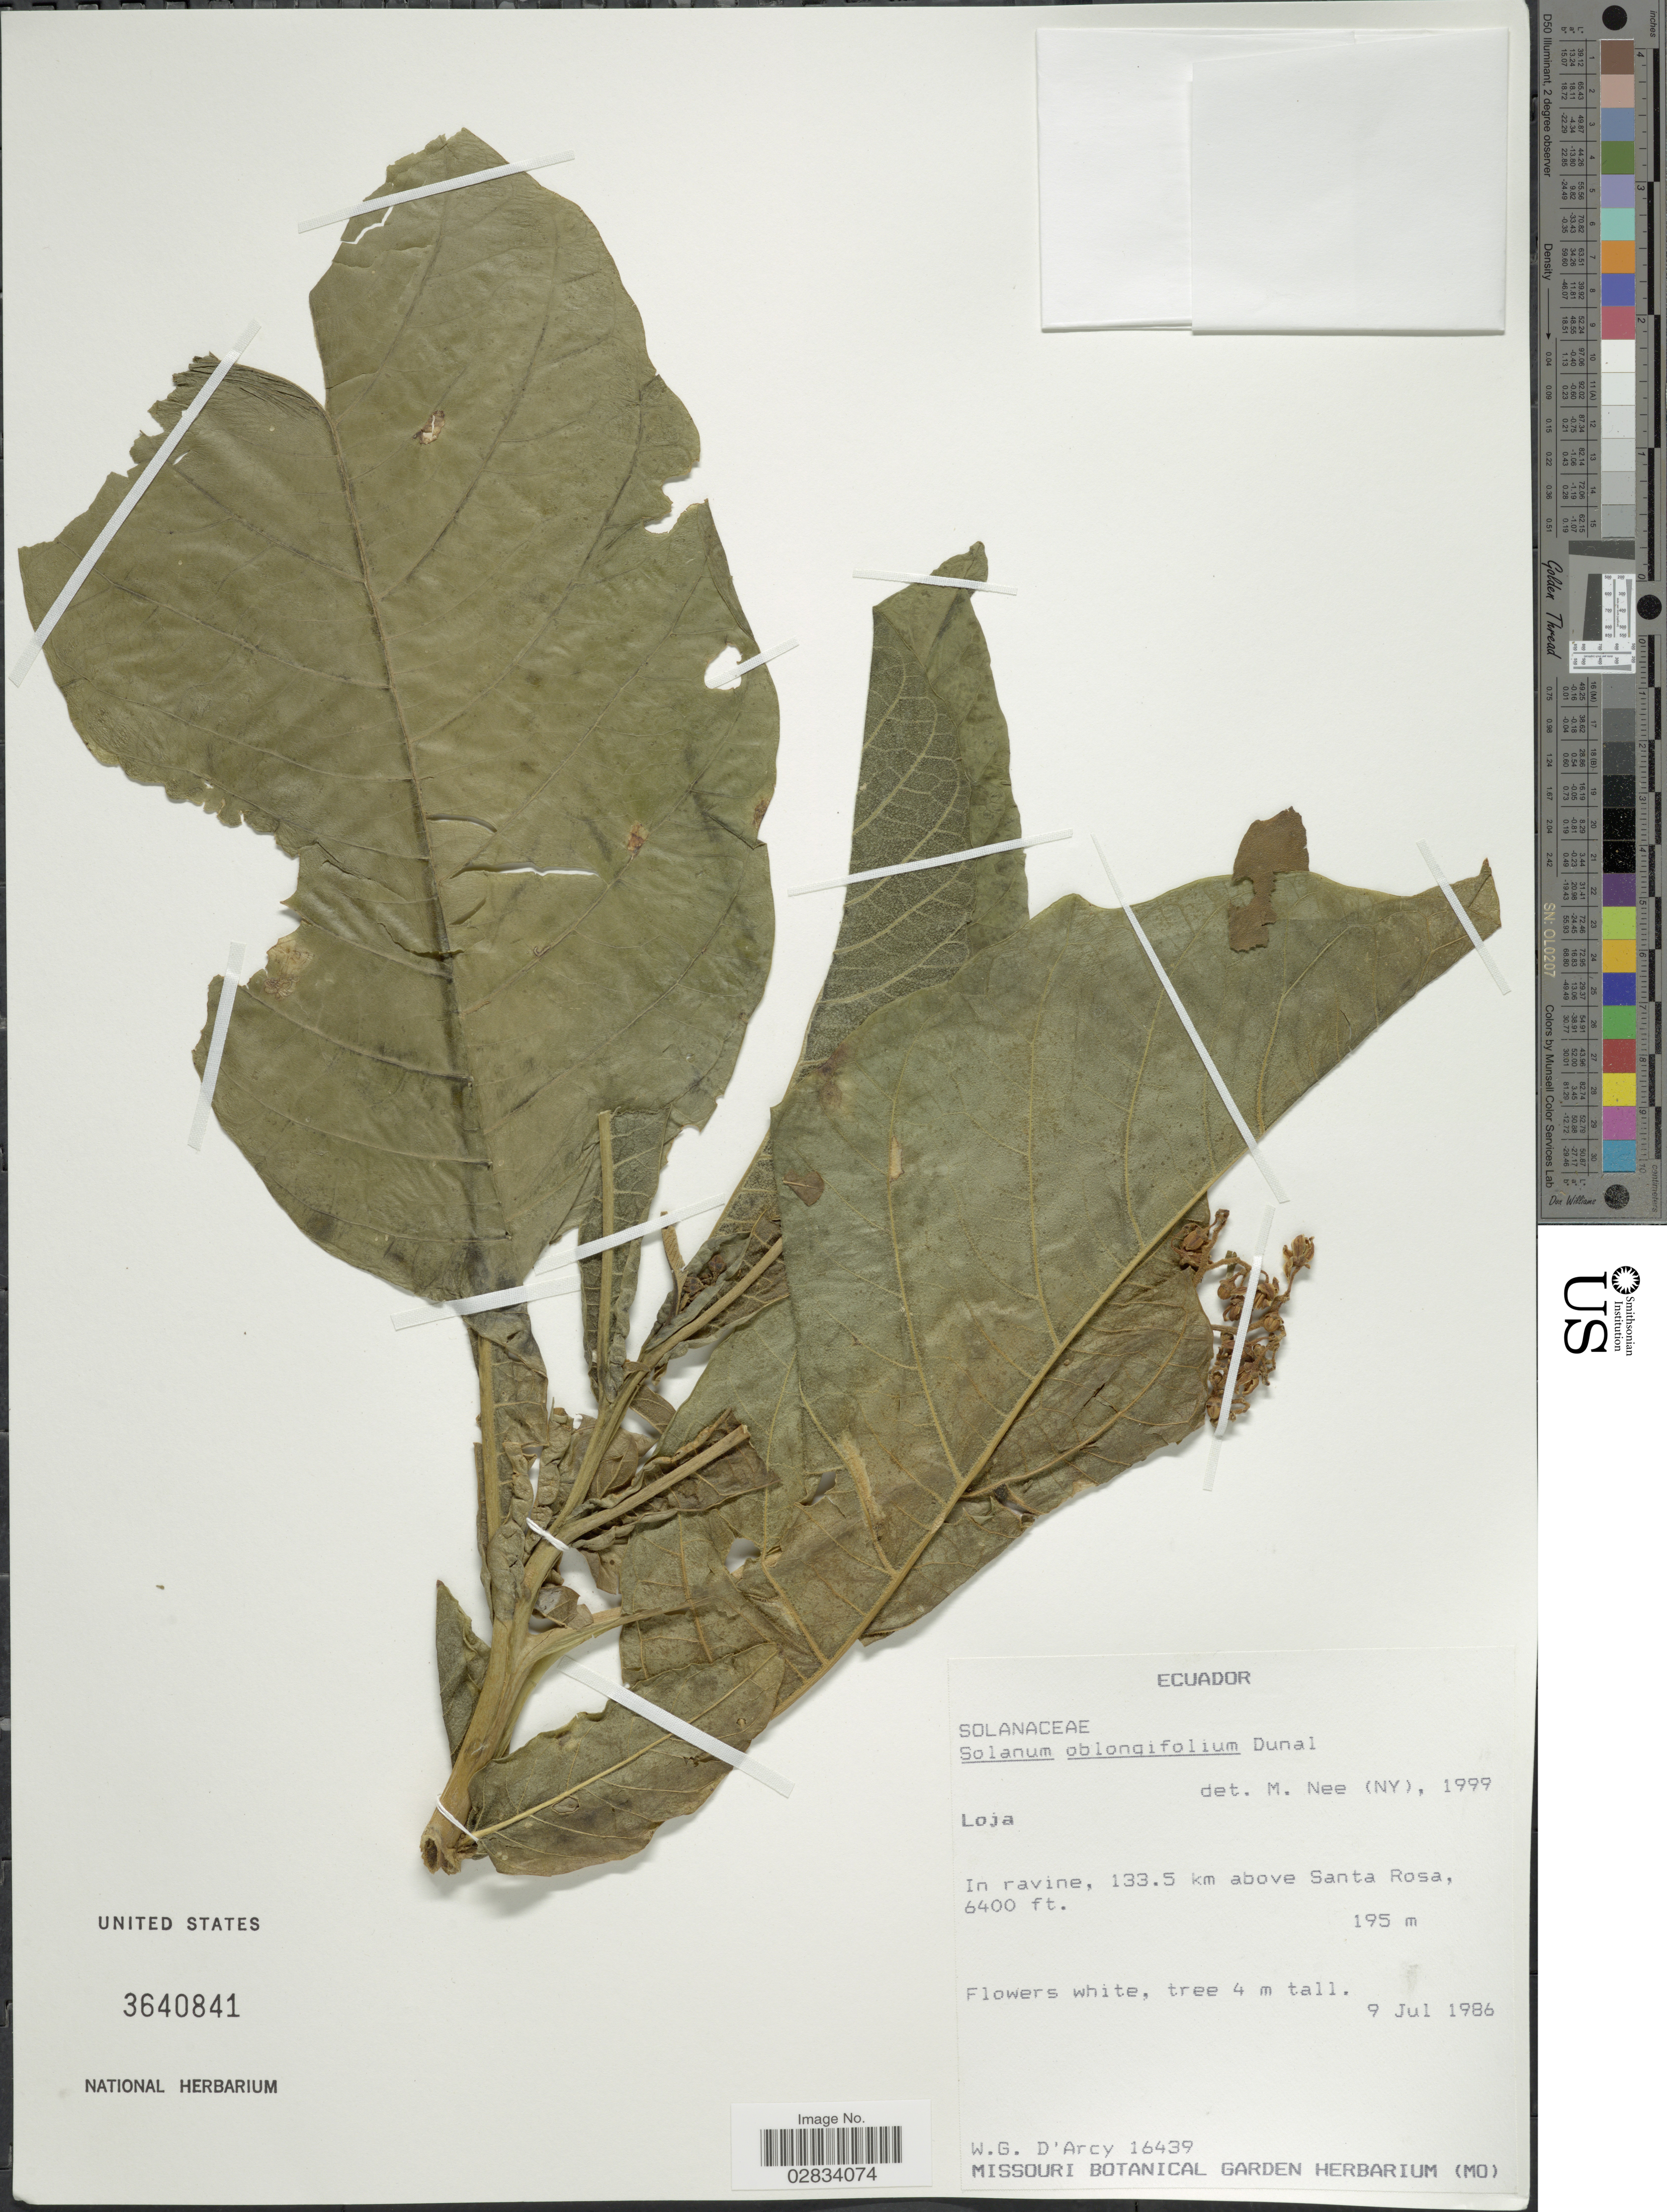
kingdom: Plantae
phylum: Tracheophyta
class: Magnoliopsida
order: Solanales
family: Solanaceae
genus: Solanum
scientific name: Solanum oblongifolium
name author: Duval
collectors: W. G. D'Arcy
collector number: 16439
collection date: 1986-07-09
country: Ecuador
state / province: Loja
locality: In ravine, 133.5 km above Santa Rosa.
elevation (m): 195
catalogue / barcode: US 3640841